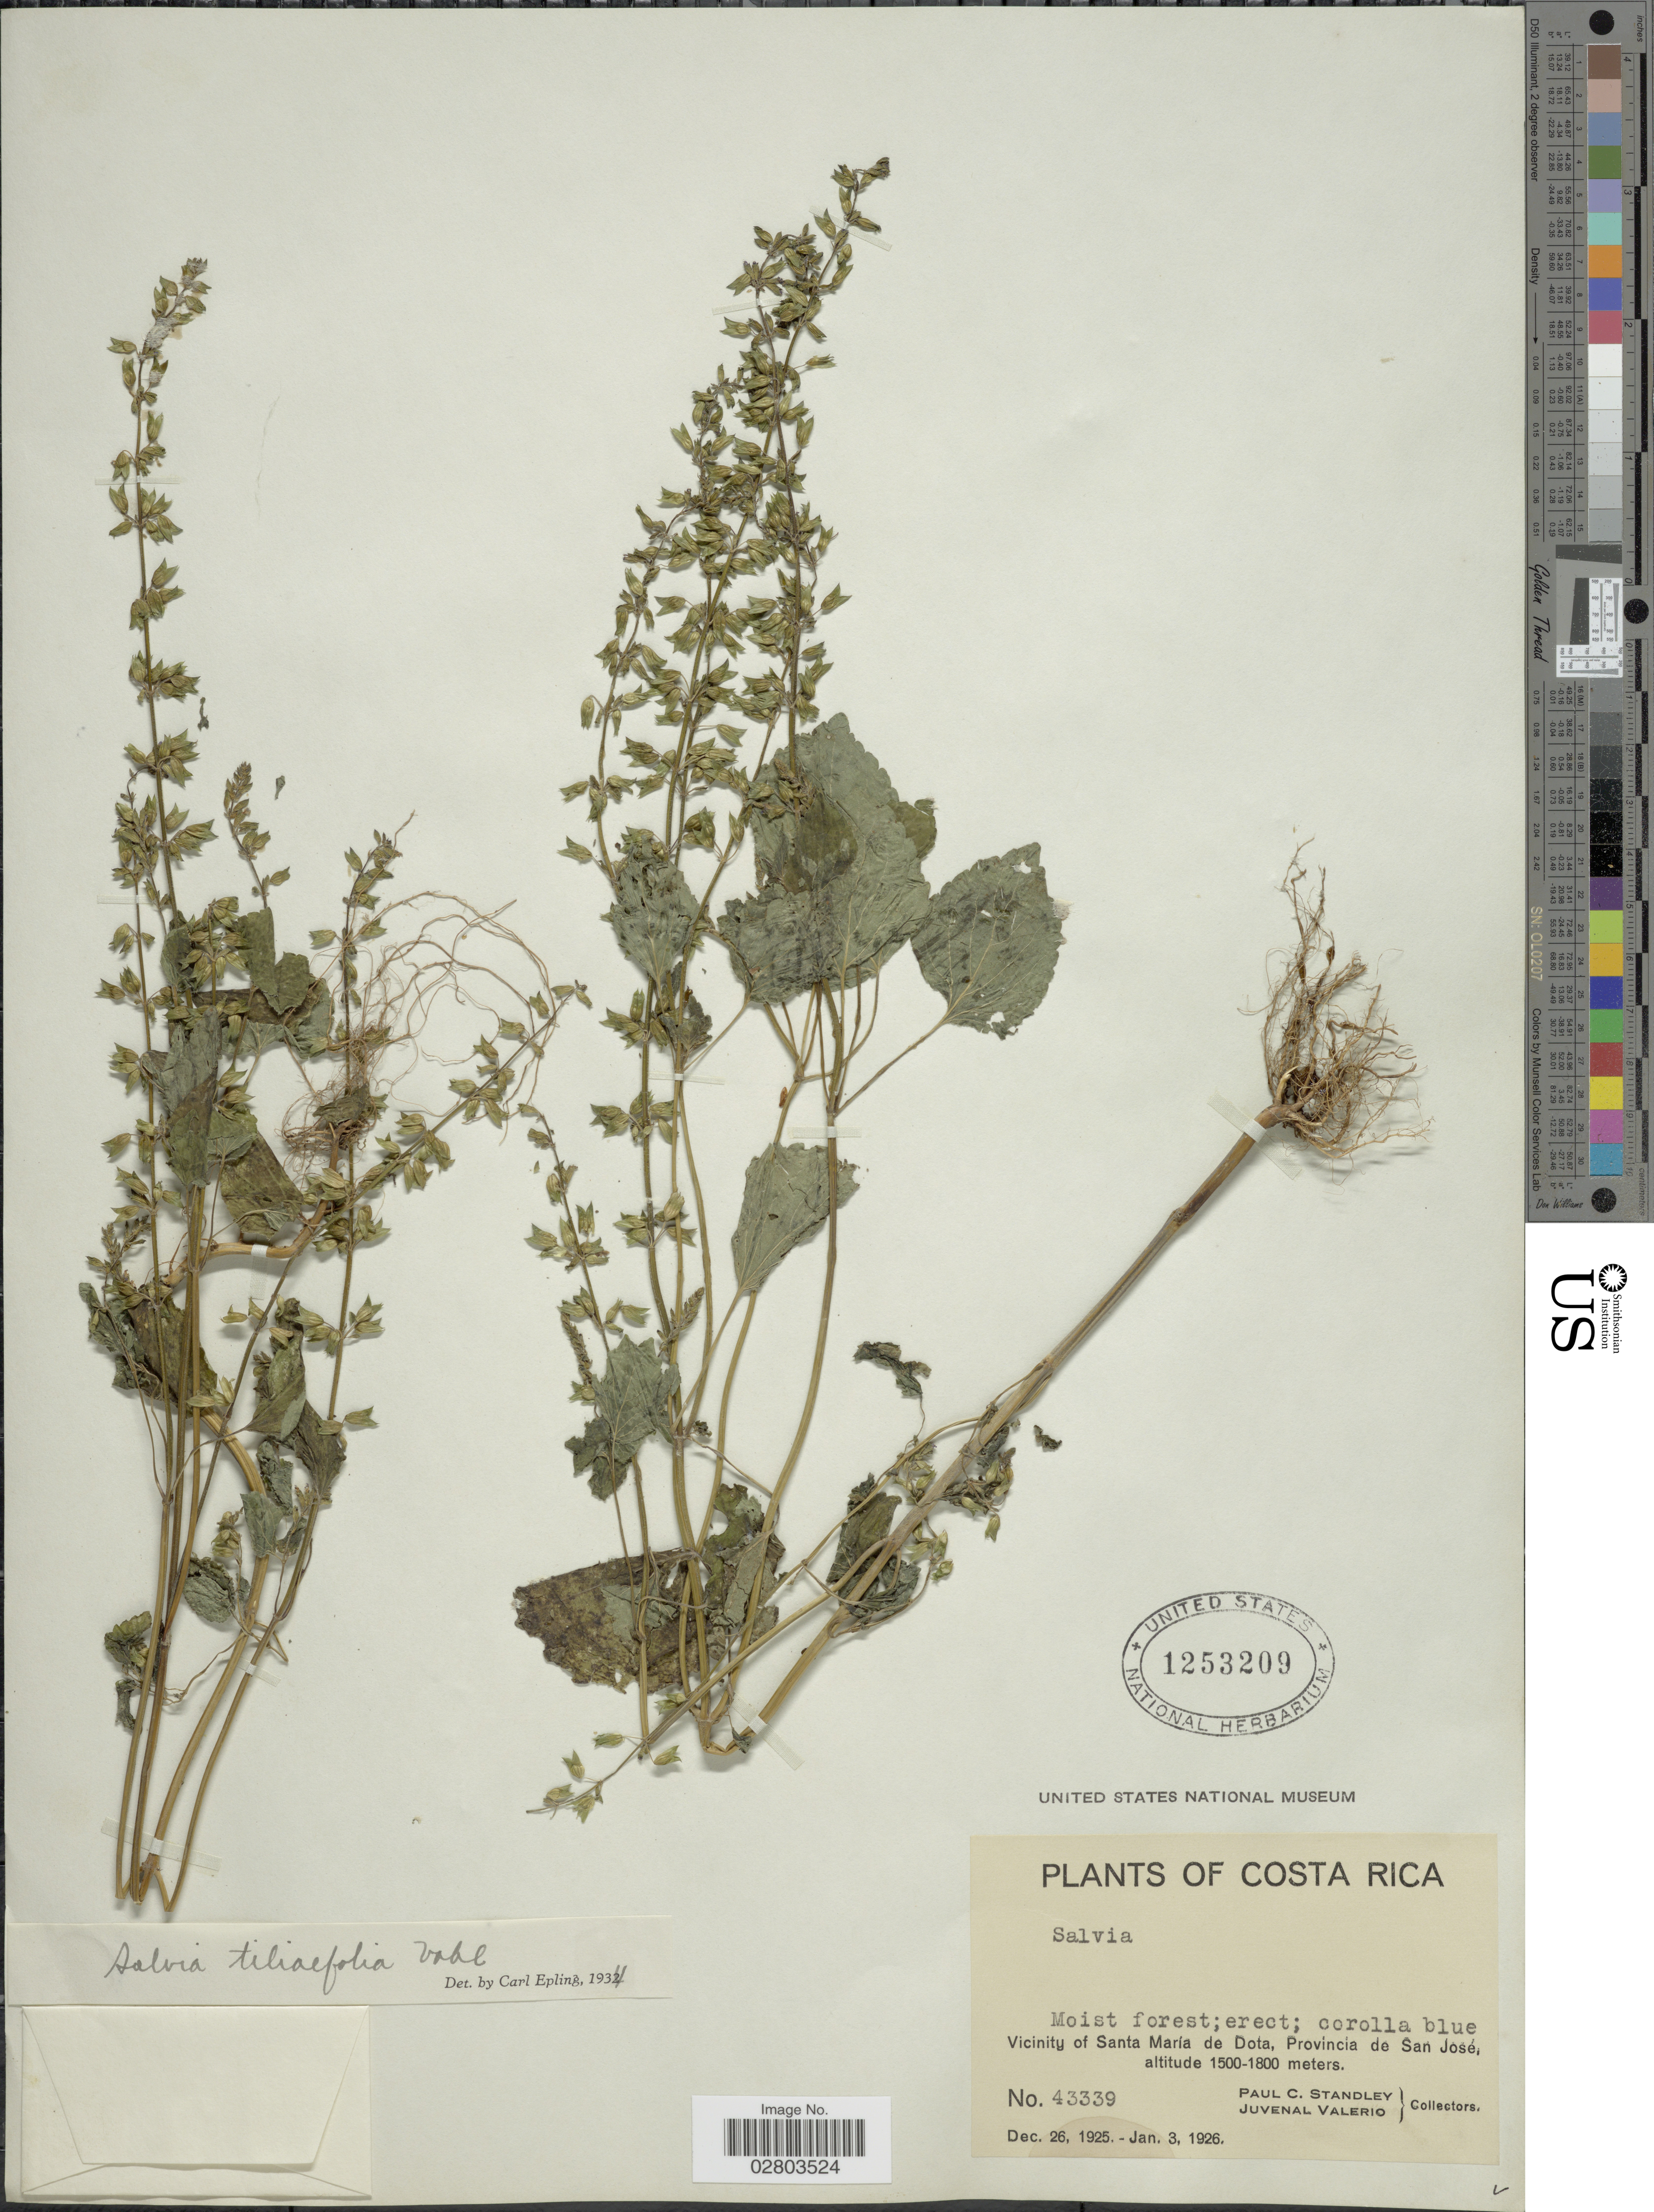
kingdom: Plantae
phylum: Tracheophyta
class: Magnoliopsida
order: Lamiales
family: Lamiaceae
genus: Salvia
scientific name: Salvia tiliifolia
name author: Vahl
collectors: P. C. Standley & J. Valerio R.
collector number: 43339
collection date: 1925-12-26/1926-01-03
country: Costa Rica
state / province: San José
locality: Vicinity of Santa María de Dota.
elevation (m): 1500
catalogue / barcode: US 1253209